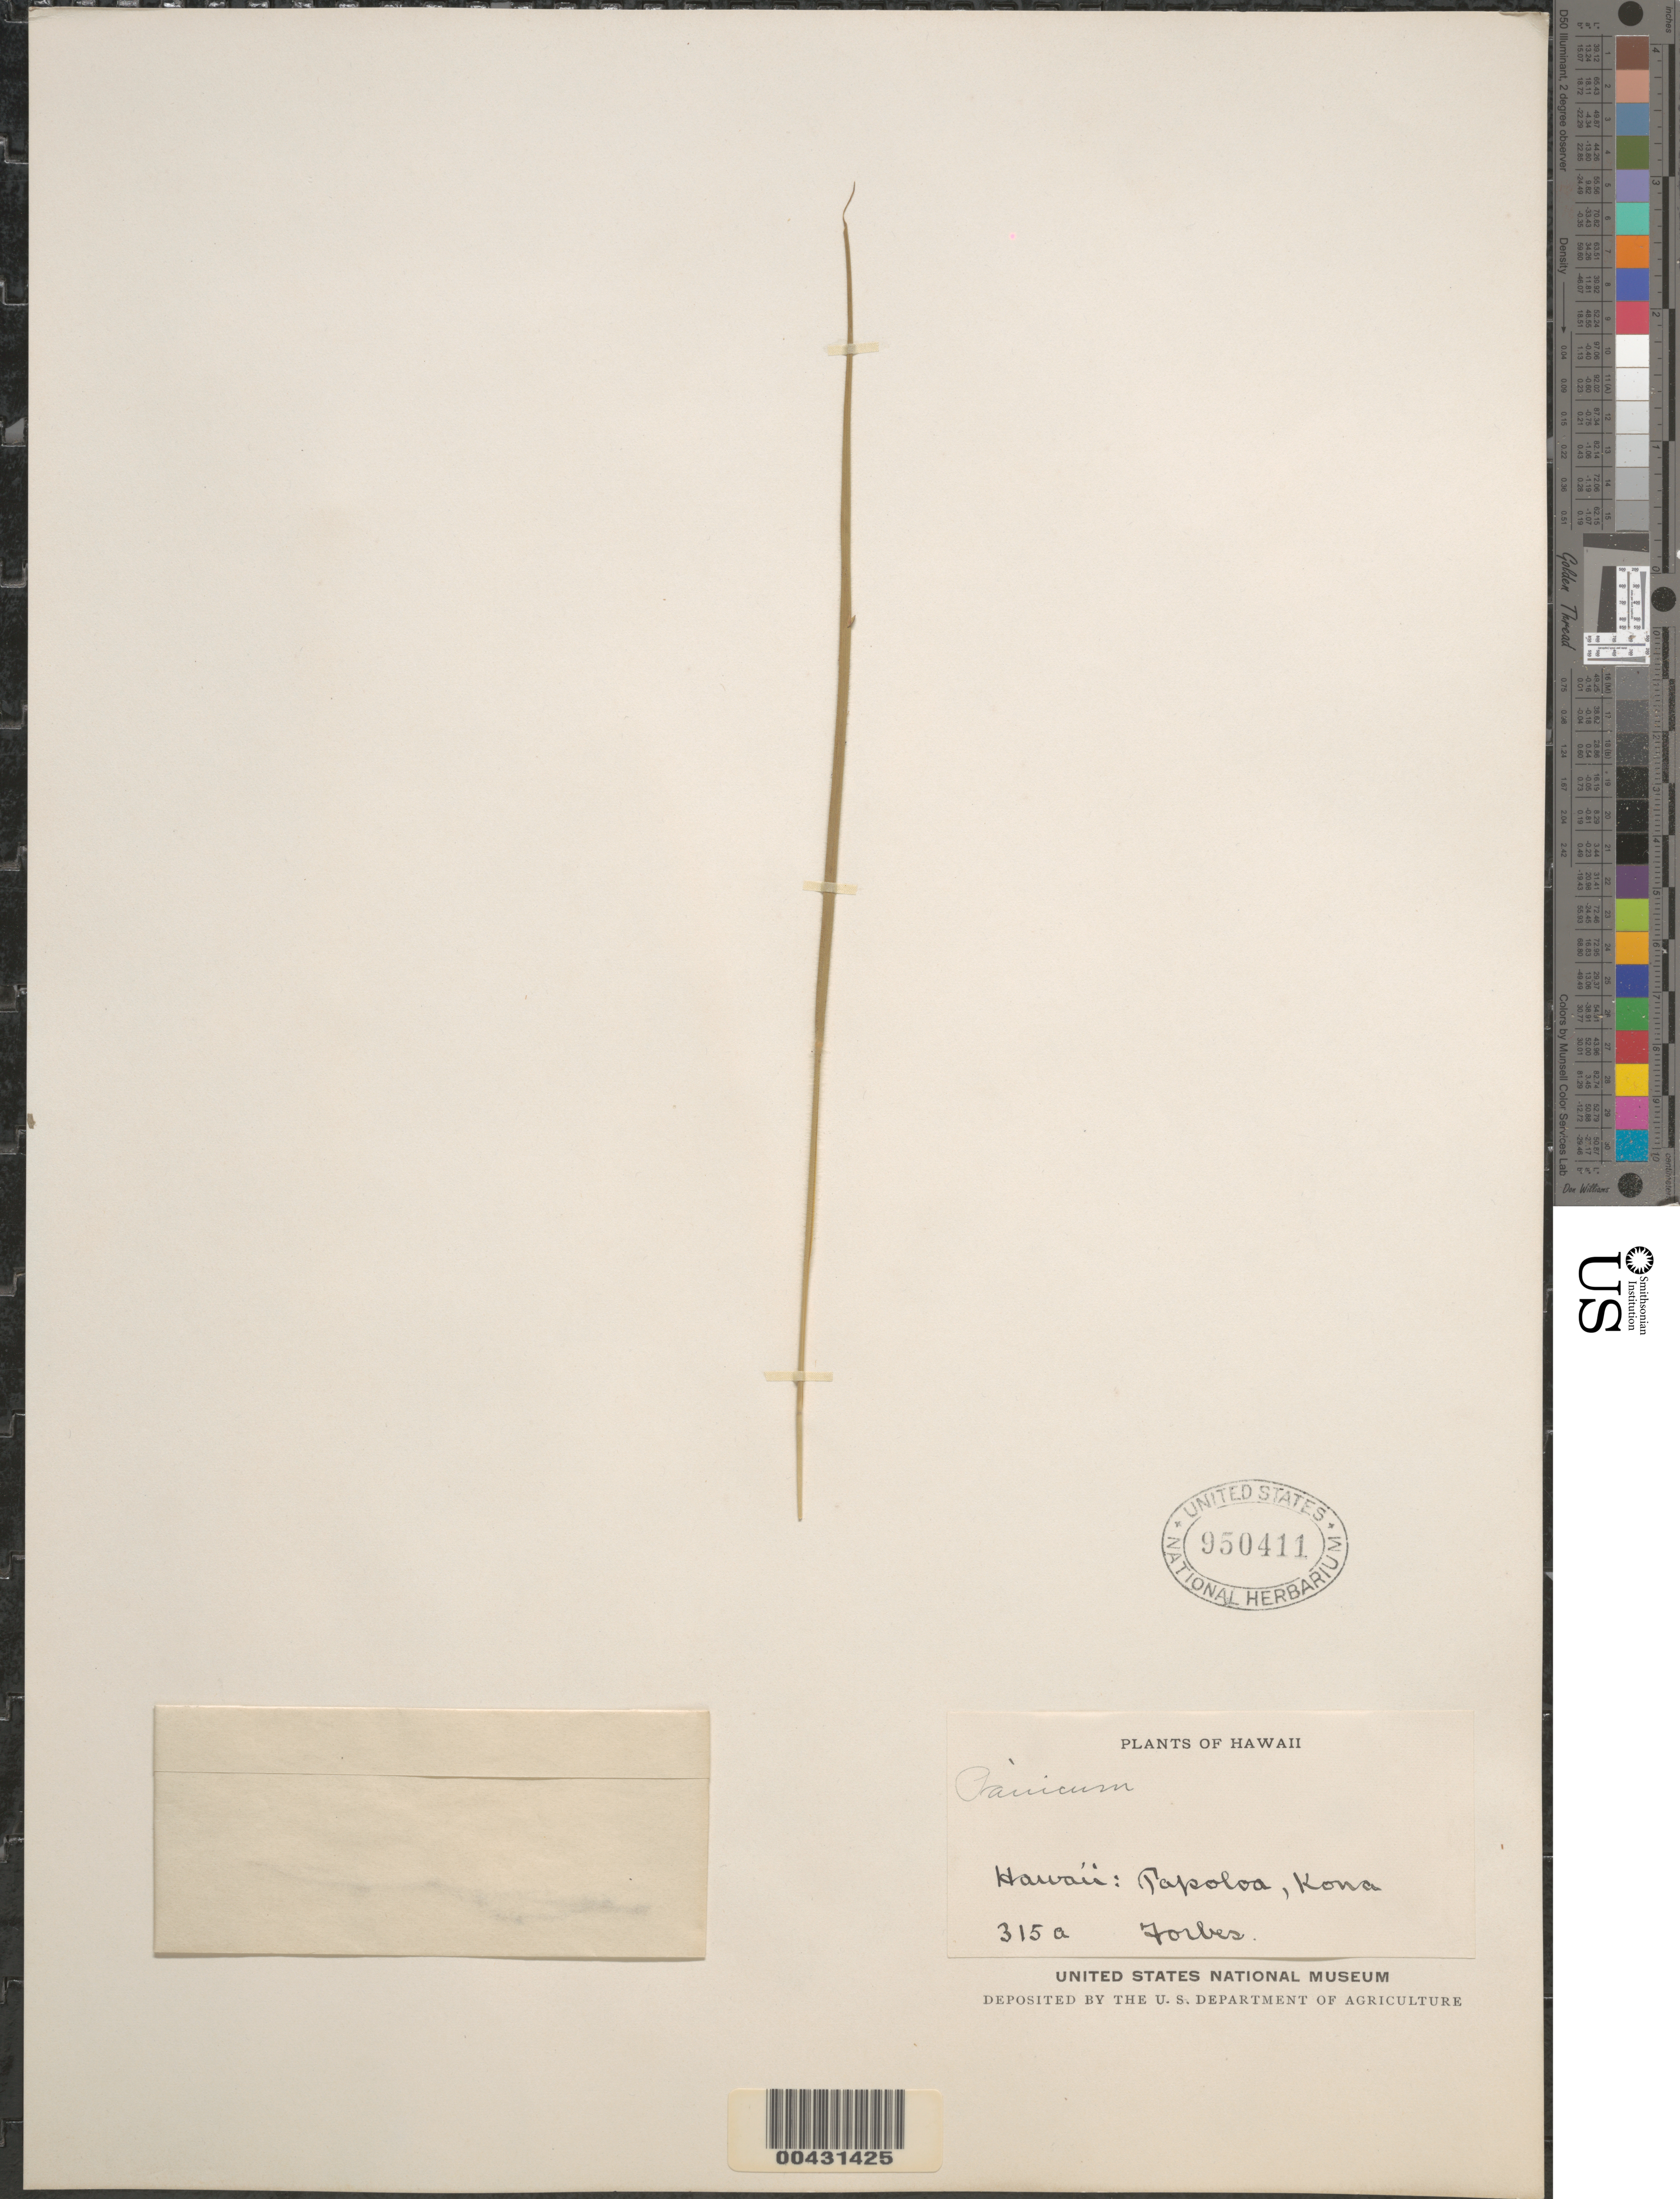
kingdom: Plantae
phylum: Tracheophyta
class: Liliopsida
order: Poales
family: Poaceae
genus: Panicum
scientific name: Panicum tenuifolium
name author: Hook. & Arn.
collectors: C. N. Forbes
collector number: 315a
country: United States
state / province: Hawaii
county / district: Hawaii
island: Hawaii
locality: Popoloa, Kona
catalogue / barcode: US 950411